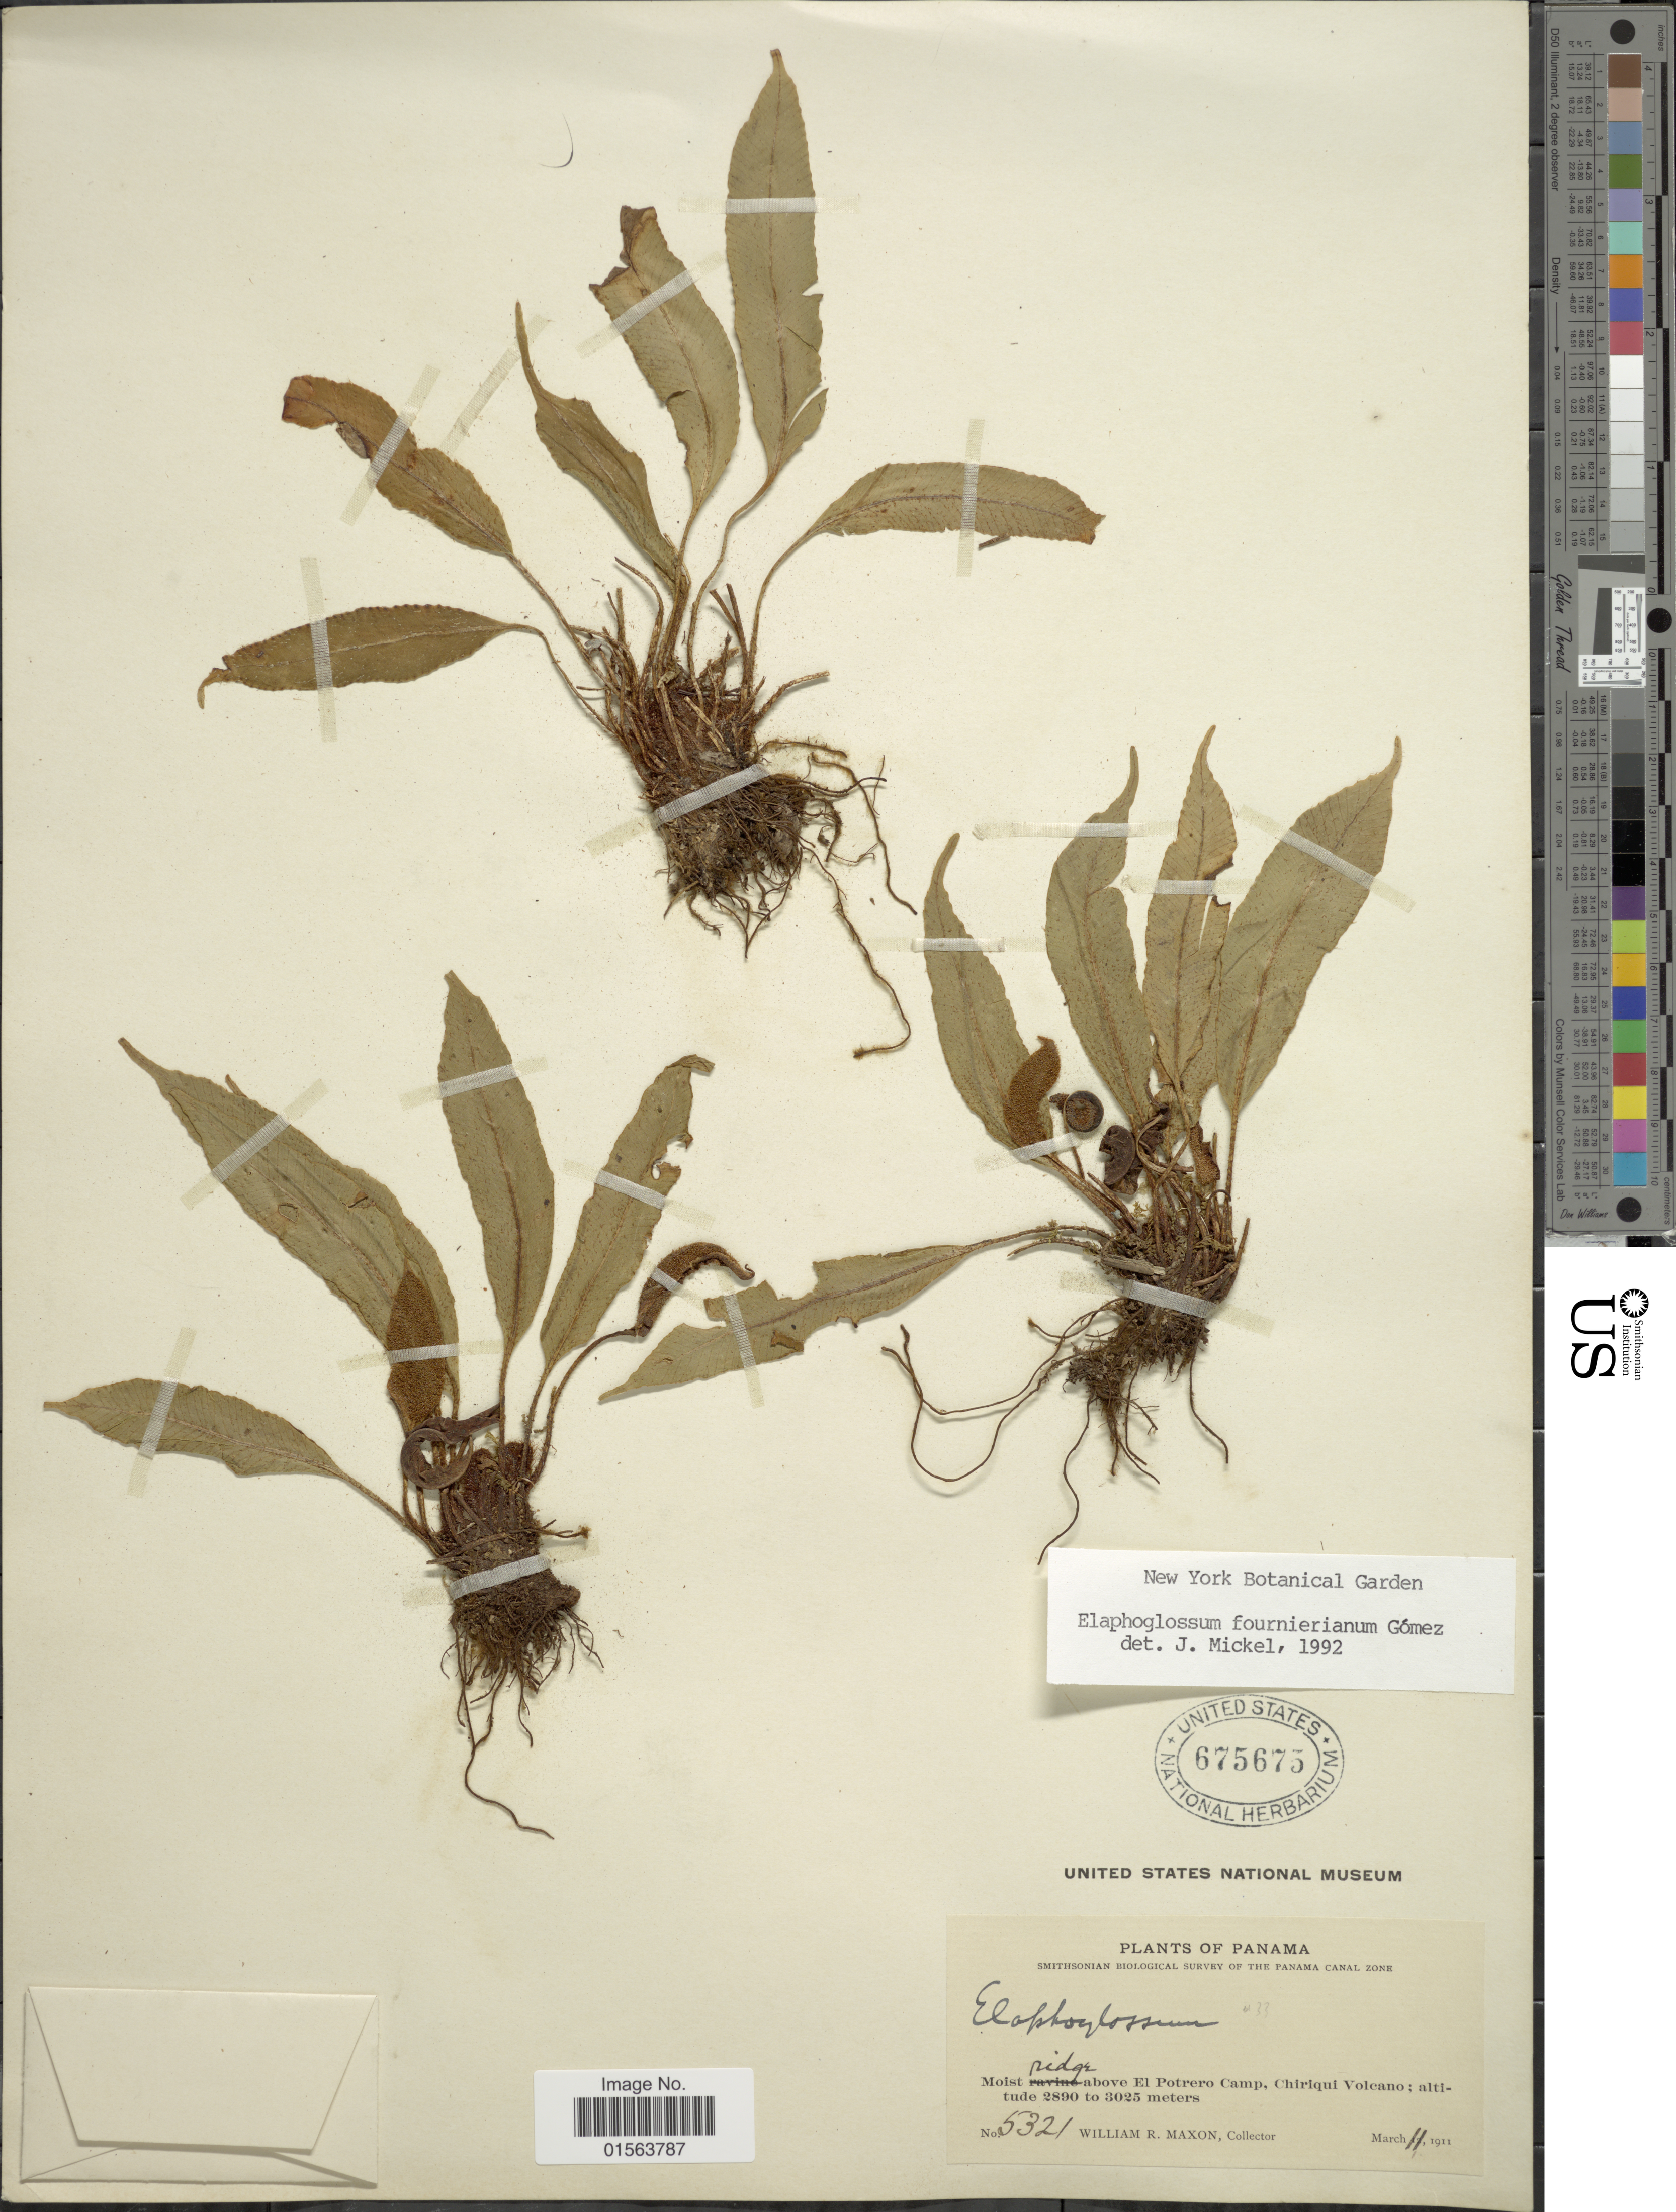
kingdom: Plantae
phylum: Tracheophyta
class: Polypodiopsida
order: Polypodiales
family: Dryopteridaceae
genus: Elaphoglossum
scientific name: Elaphoglossum fournierianum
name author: L.D. Gómez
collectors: W. R. Maxon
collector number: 5321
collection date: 1911-03-11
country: Panama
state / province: Chiriqui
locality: Moist ridge above El Potrero Camp, Chiriqui Volcano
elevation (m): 2890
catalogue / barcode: US 675675